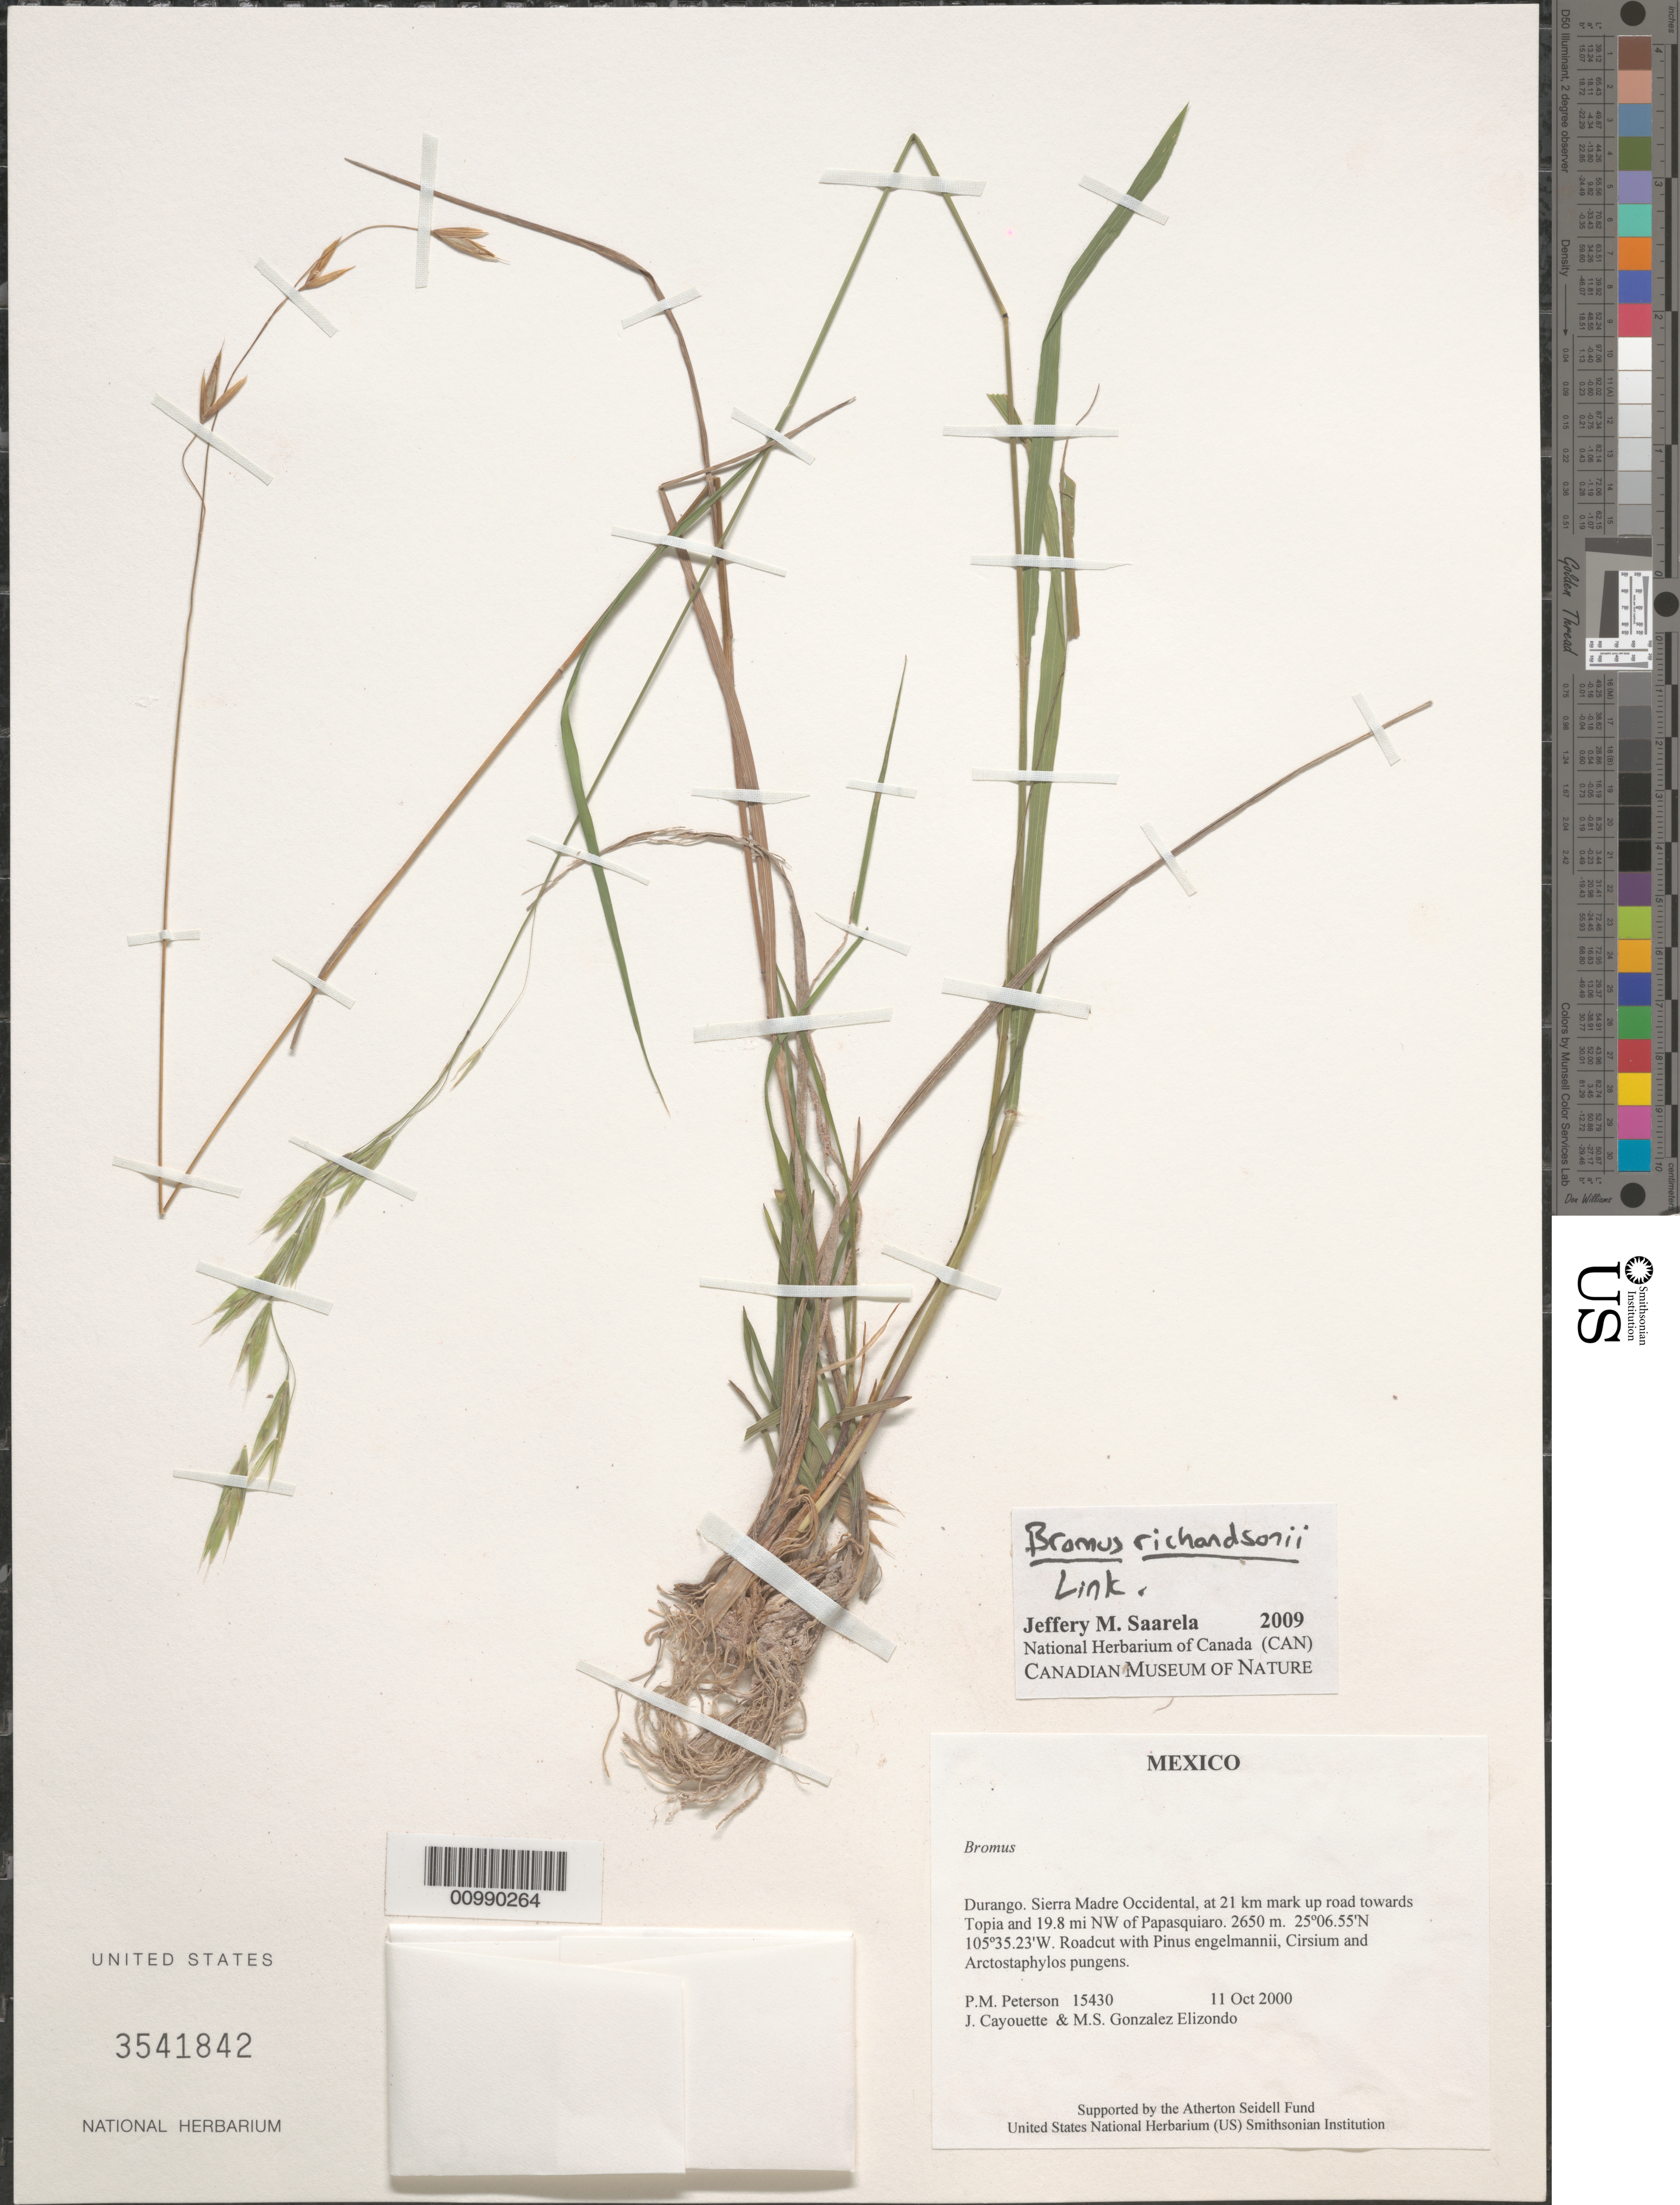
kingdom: Plantae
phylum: Tracheophyta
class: Liliopsida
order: Poales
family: Poaceae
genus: Bromus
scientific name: Bromus richardsonii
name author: Link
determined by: Saarela, J. M., (CAN), Canadian Museum of Nature (CANADA)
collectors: P. M. Peterson, J. Cayouette & M. S. González-Elizondo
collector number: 15430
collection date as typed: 11 Oct 2000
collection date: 2000-10-11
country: Mexico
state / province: Durango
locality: Sierra Madre Occidental, at 21 km mark up road towards Topia and 19.8 mi NW of Papasquiaro.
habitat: Roadcut with Pinus engelmannii, Cirsium and Arctostaphylos pungens.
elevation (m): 2650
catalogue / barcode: US 3541842